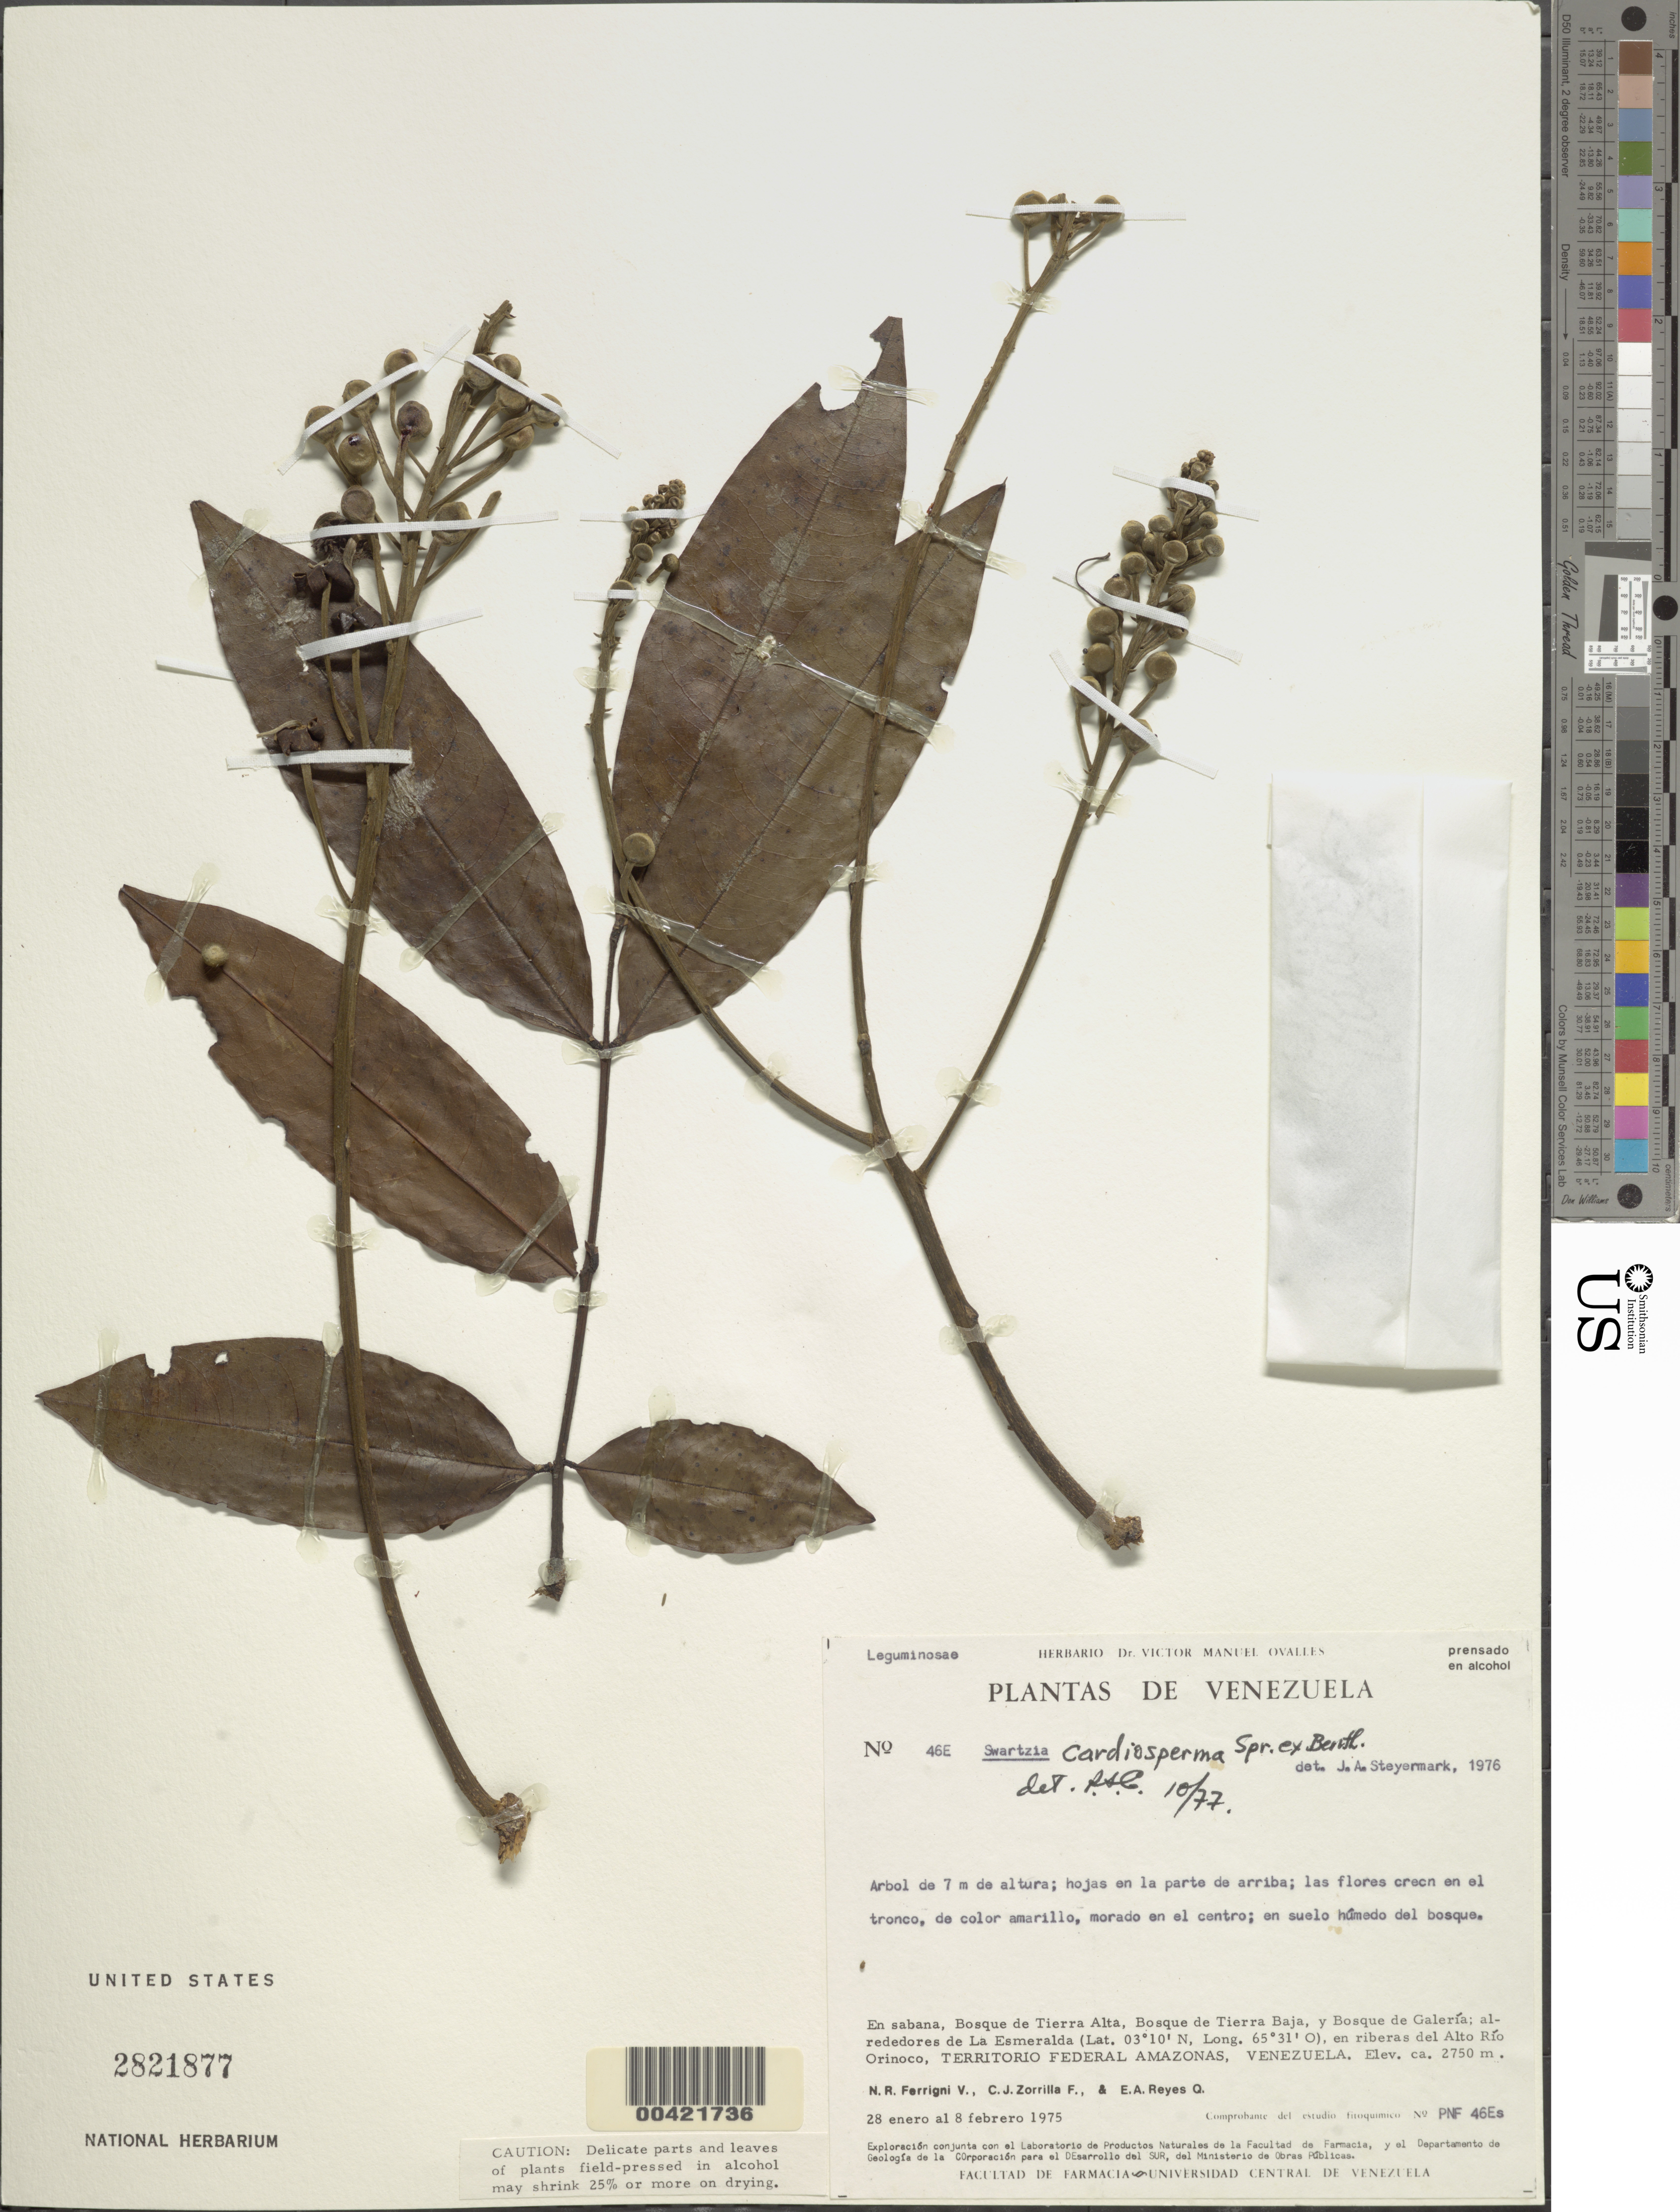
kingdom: Plantae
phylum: Tracheophyta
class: Magnoliopsida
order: Fabales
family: Fabaceae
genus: Swartzia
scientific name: Swartzia cardiosperma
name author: Spruce ex Benth.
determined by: Cowan, R. S.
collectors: N. Ferrigni V., C. J. Zorilla & E. A. Reyes Q.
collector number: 46e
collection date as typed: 28 Jan 1975 to 08 Feb 1975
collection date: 1975-01-28/1975-02-08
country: Venezuela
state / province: Amazonas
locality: La esmeralda, alrededores de; en riberas del alto rio orinoco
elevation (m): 2750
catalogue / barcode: US 2821877